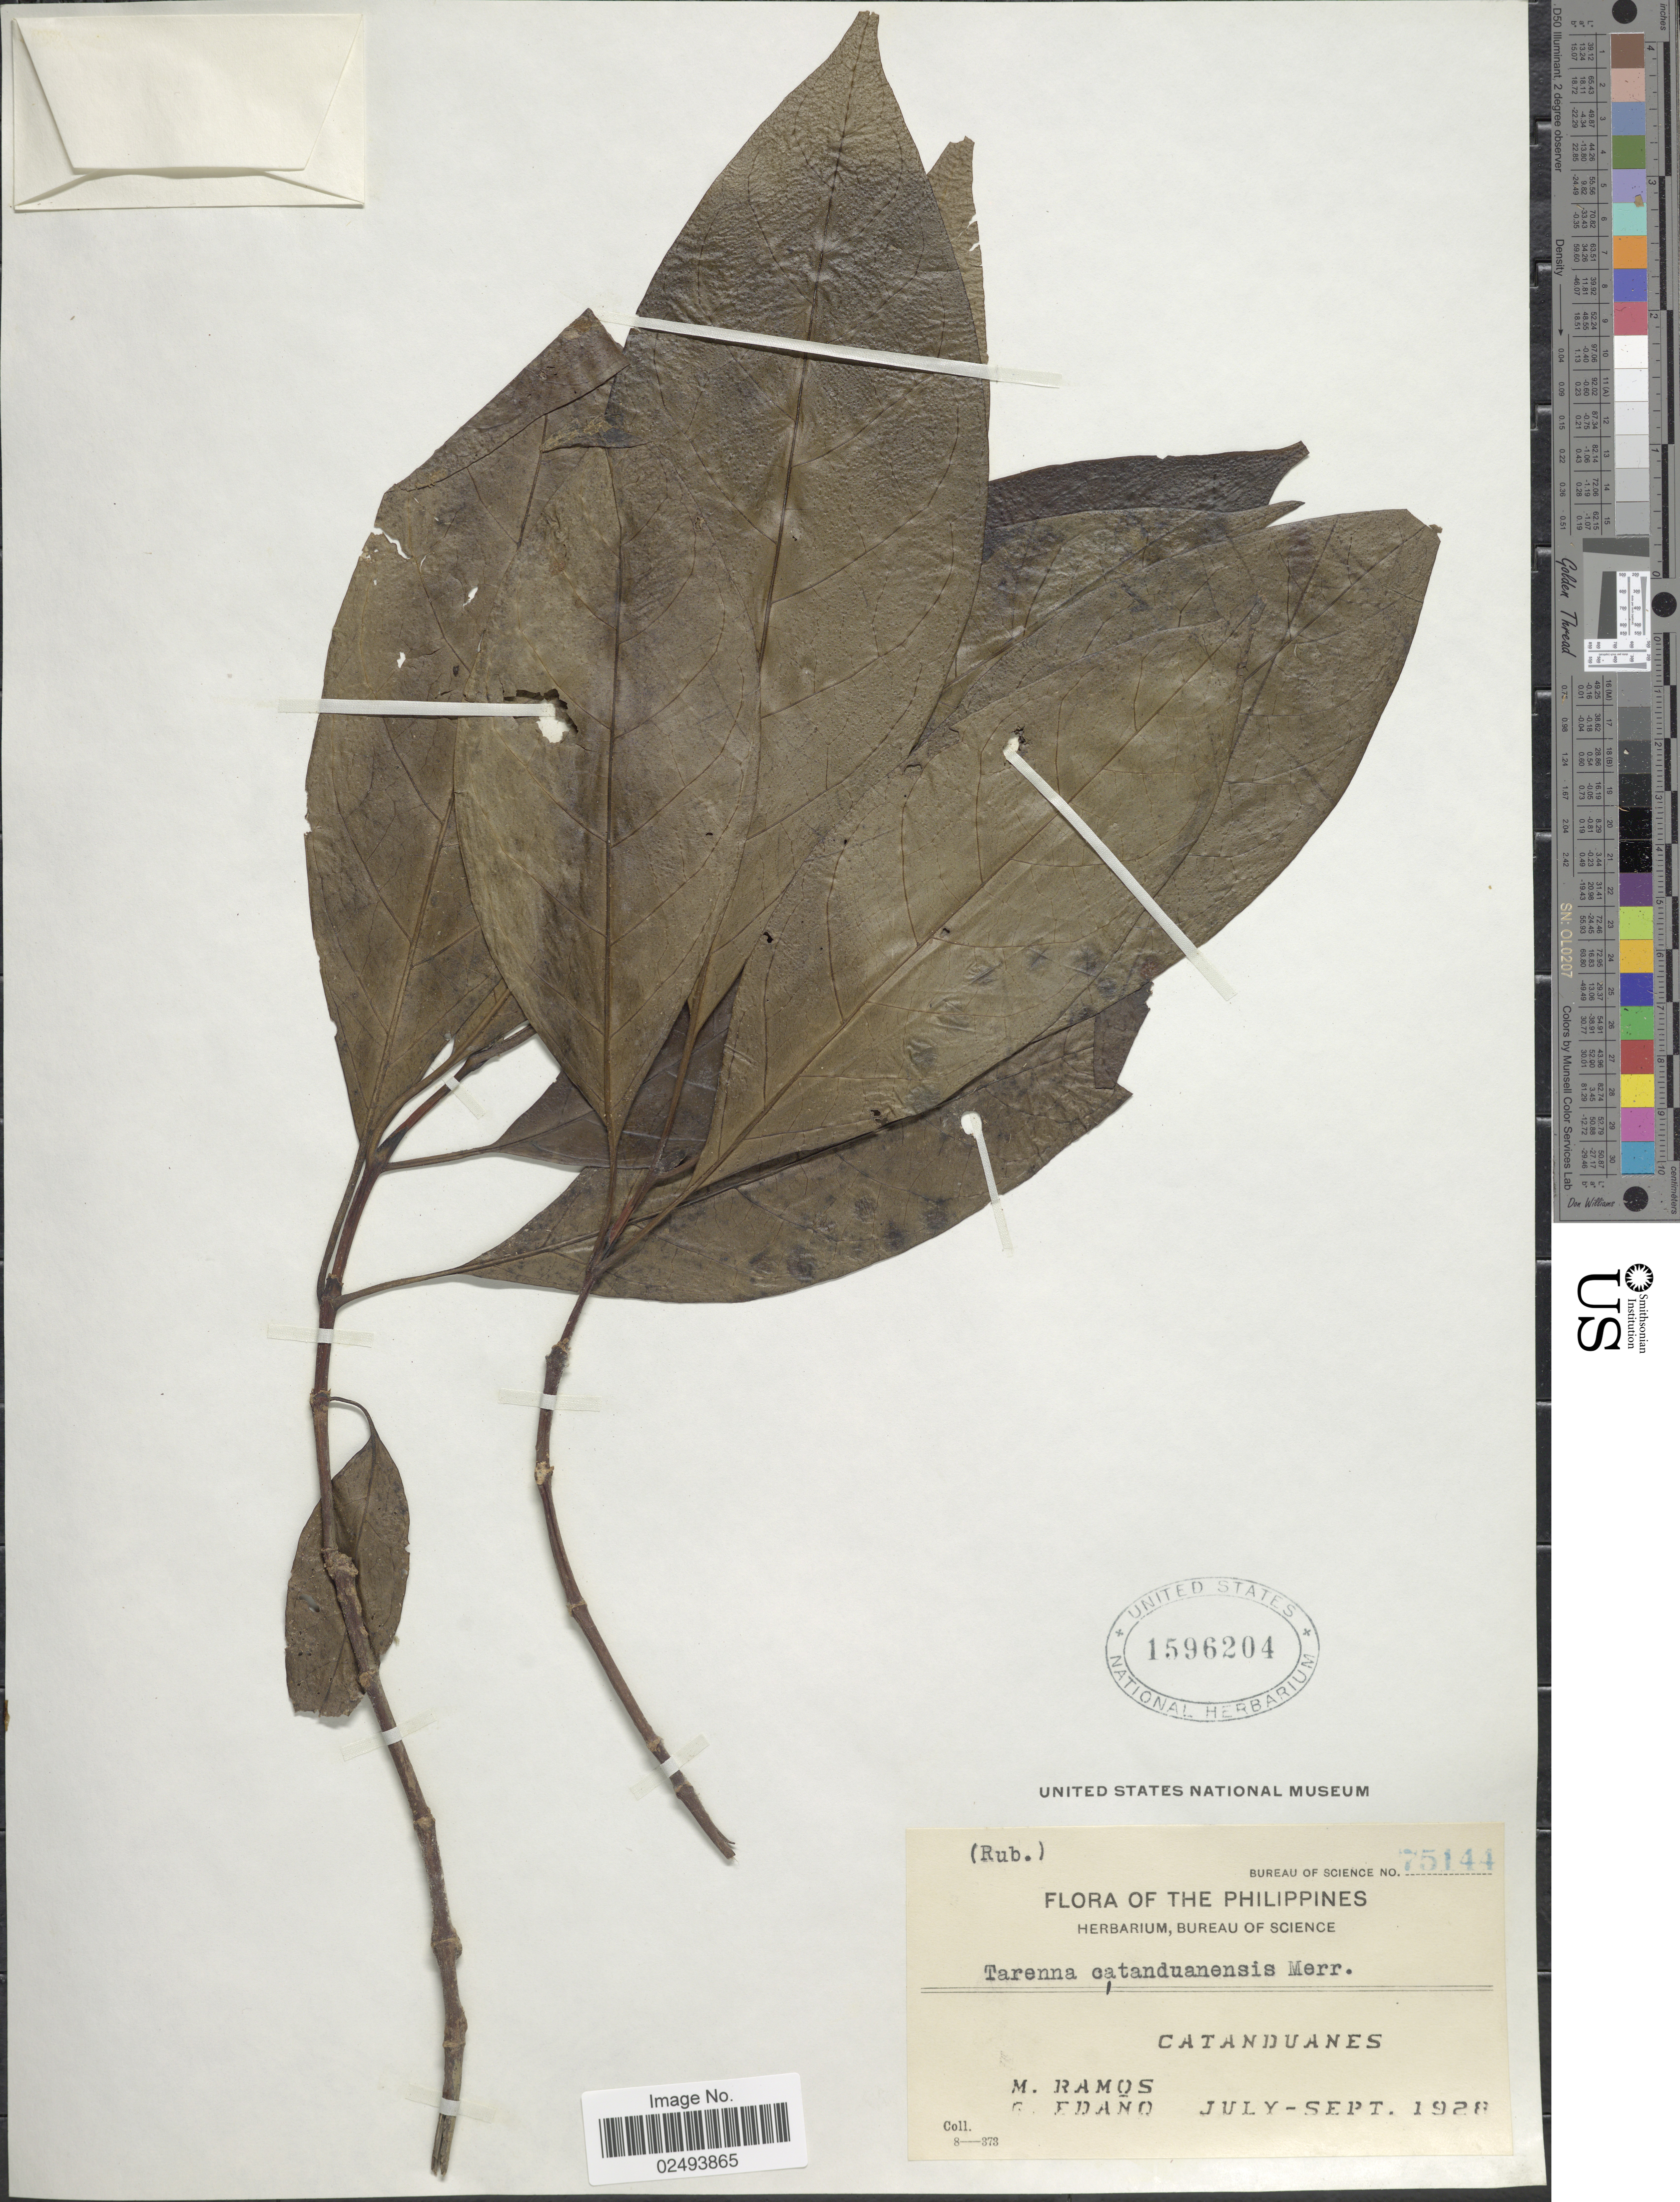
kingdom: Plantae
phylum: Tracheophyta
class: Magnoliopsida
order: Gentianales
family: Rubiaceae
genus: Tarenna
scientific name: Tarenna catanduanensis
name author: Merr.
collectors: M. Ramos & G. Edaño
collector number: Bureau of Science 75144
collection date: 1928-07/1928-09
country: Philippines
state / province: Bicol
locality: Catanduanes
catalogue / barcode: US 1596204